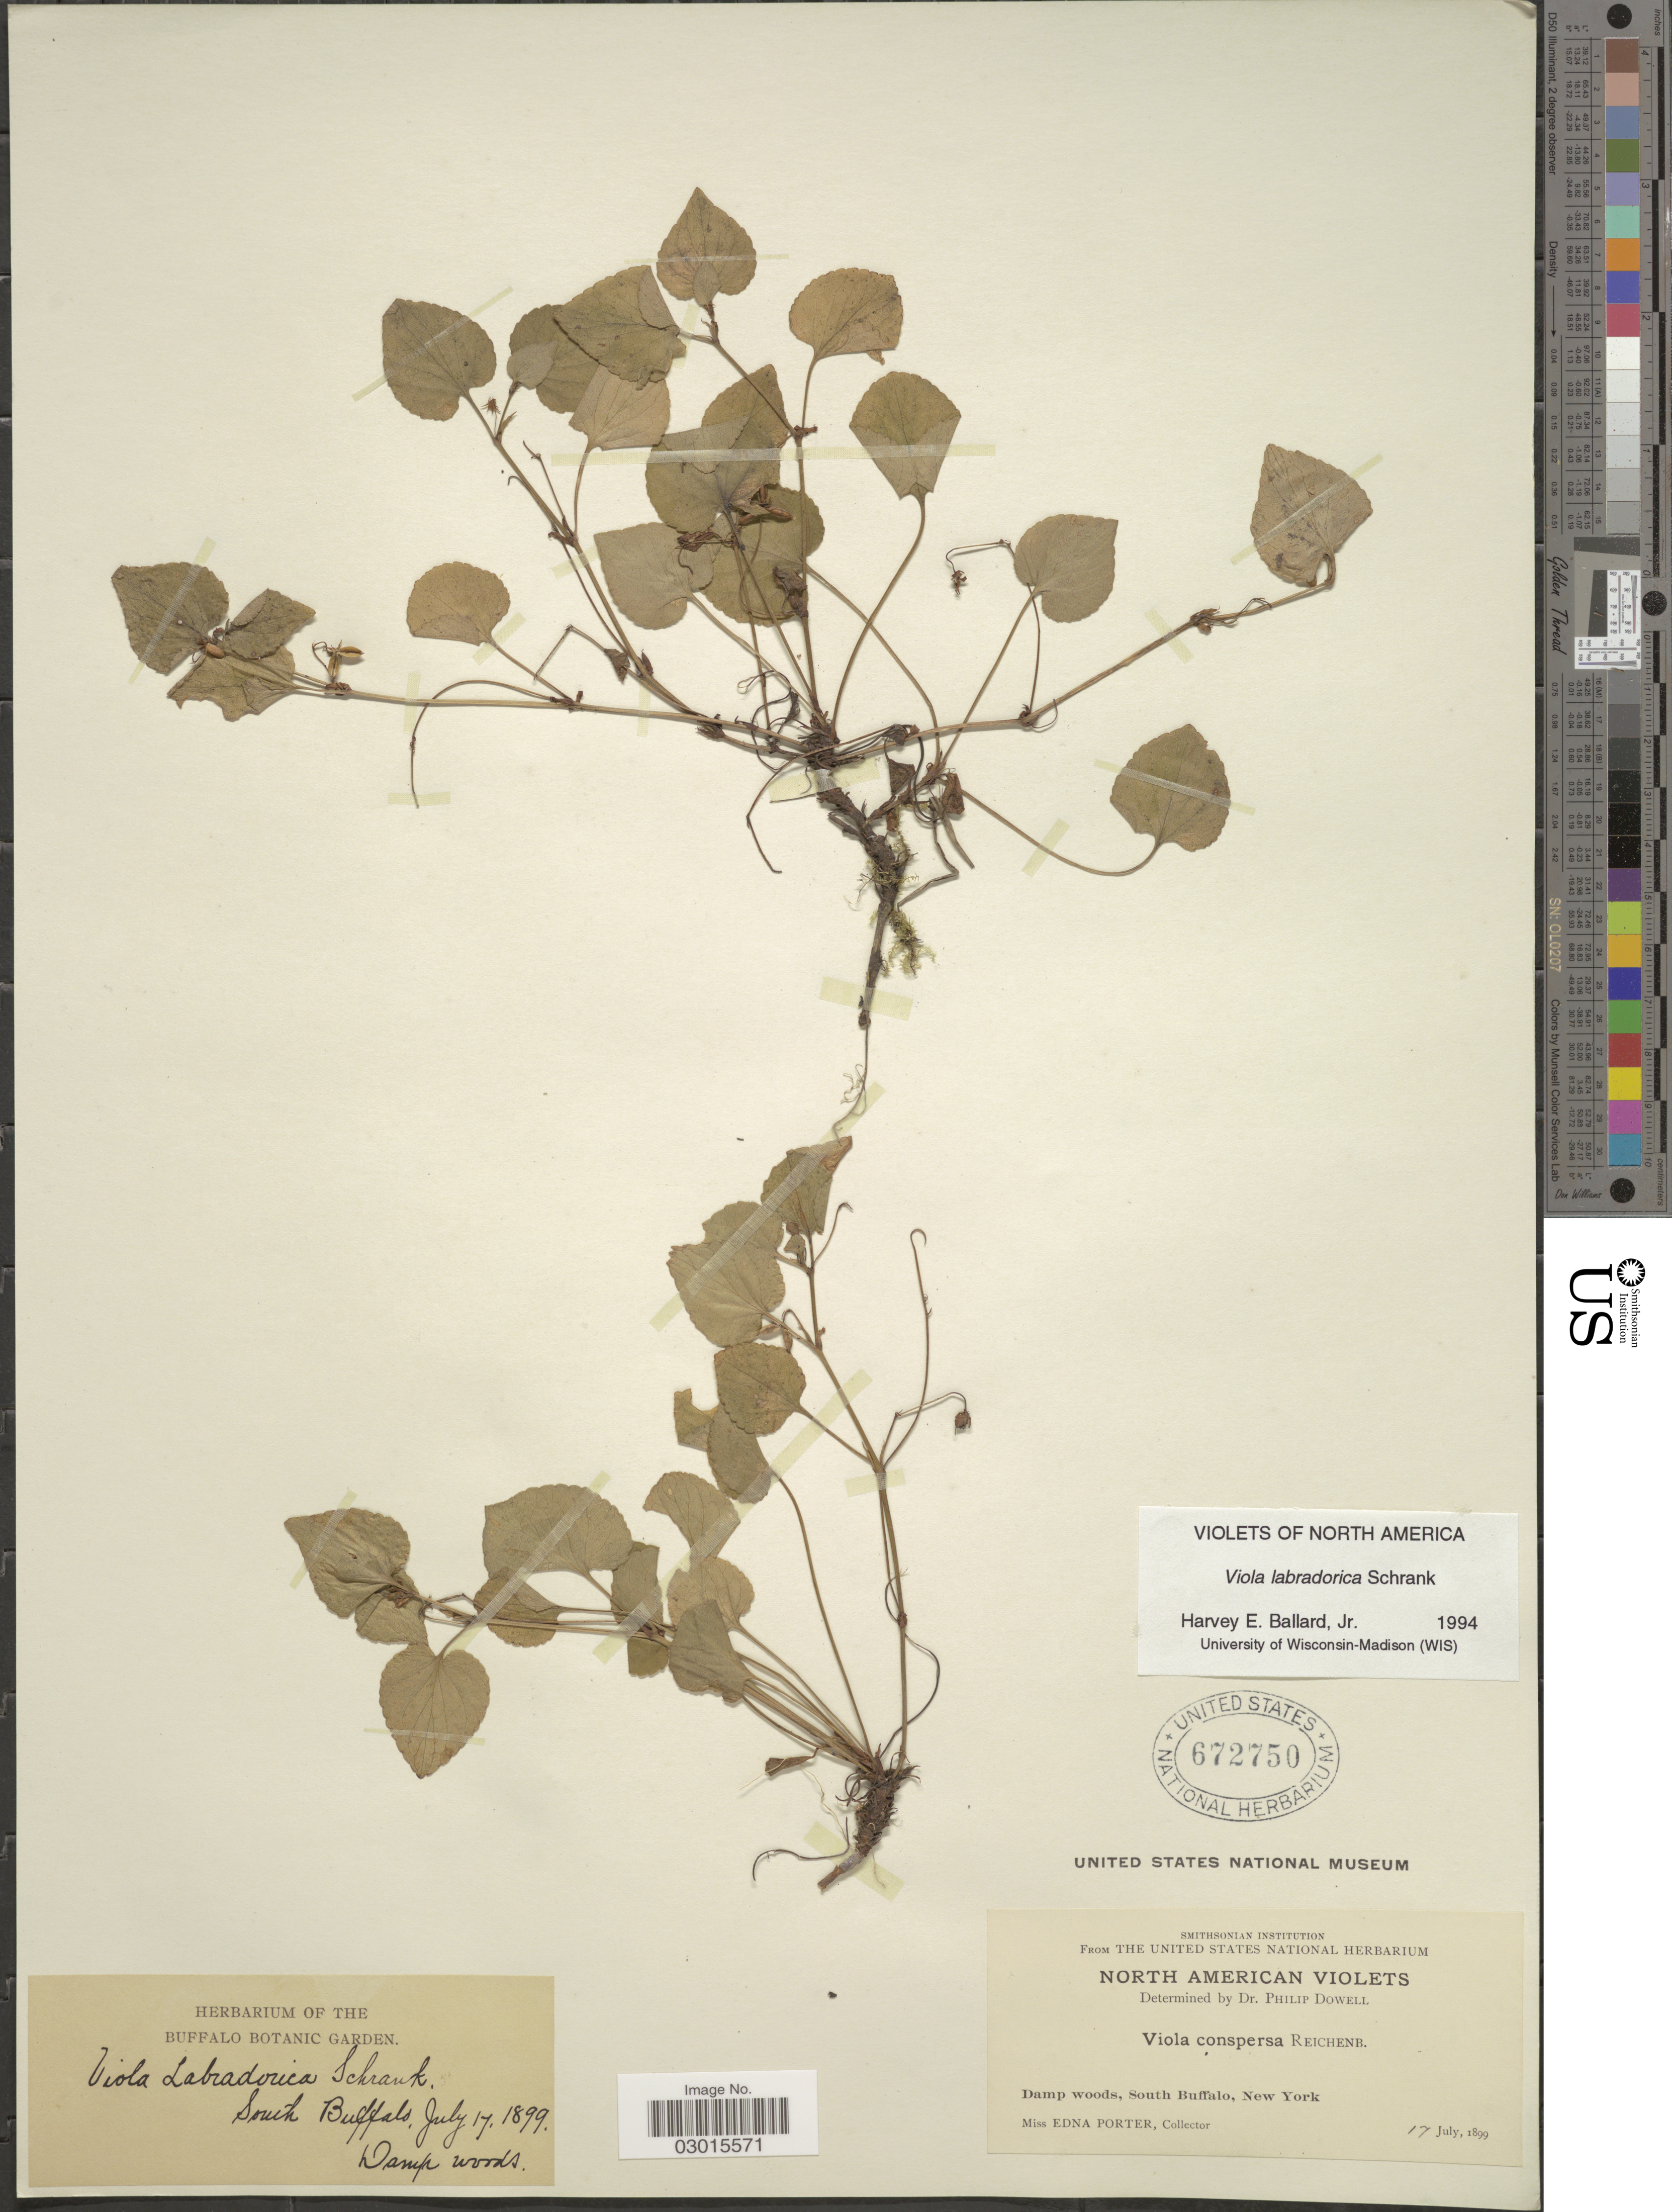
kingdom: Plantae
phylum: Tracheophyta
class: Magnoliopsida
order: Malpighiales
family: Violaceae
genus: Viola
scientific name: Viola labradorica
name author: Schrank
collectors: E. Porter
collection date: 1899-07-17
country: United States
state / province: New York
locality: South Buffalo.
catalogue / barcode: US 672750